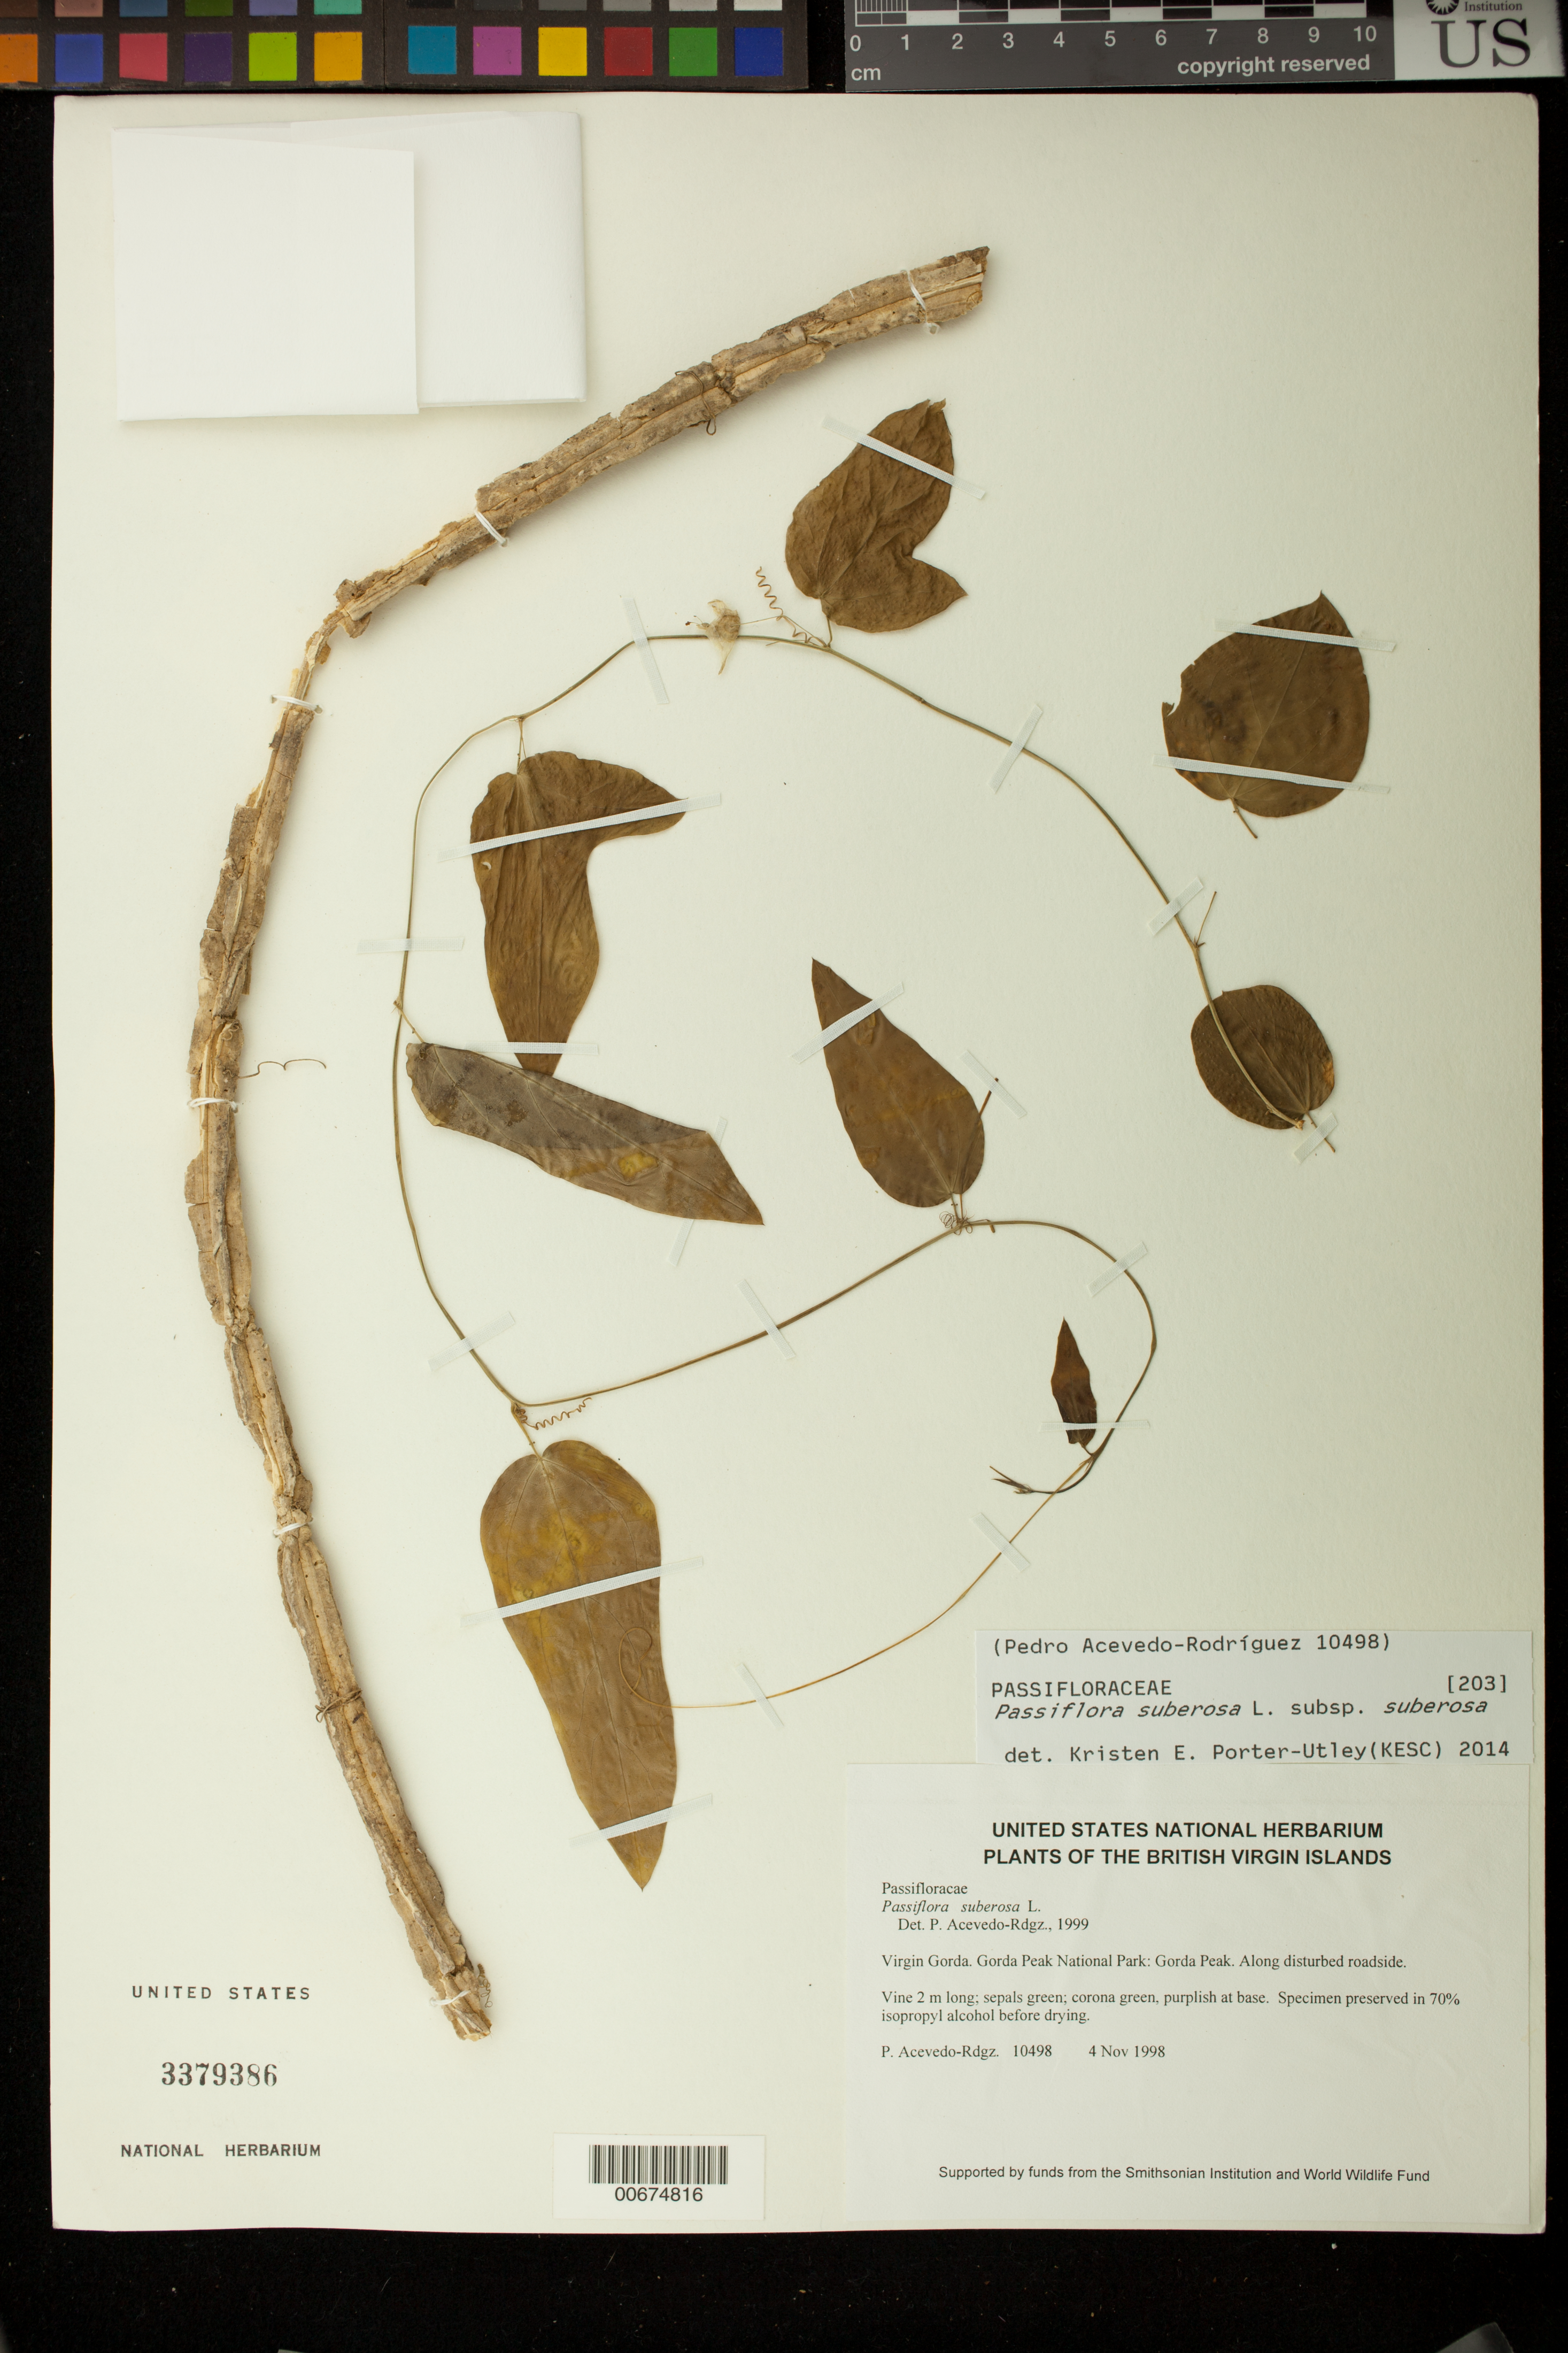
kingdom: Plantae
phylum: Tracheophyta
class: Magnoliopsida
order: Malpighiales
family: Passifloraceae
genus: Passiflora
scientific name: Passiflora suberosa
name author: L.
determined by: Acevedo-Rodríguez, P., (BOT), Smithsonian Institution - National Museum of Natural History (UNITED STATES)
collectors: P. Acevedo-Rodr.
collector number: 10498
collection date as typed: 04 Nov 1998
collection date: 1998-11-04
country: British Virgin Islands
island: Virgin Gorda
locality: Gorda Peak National Park: Gorda Peak.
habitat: Along disturbed roadside.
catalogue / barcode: US 3379386